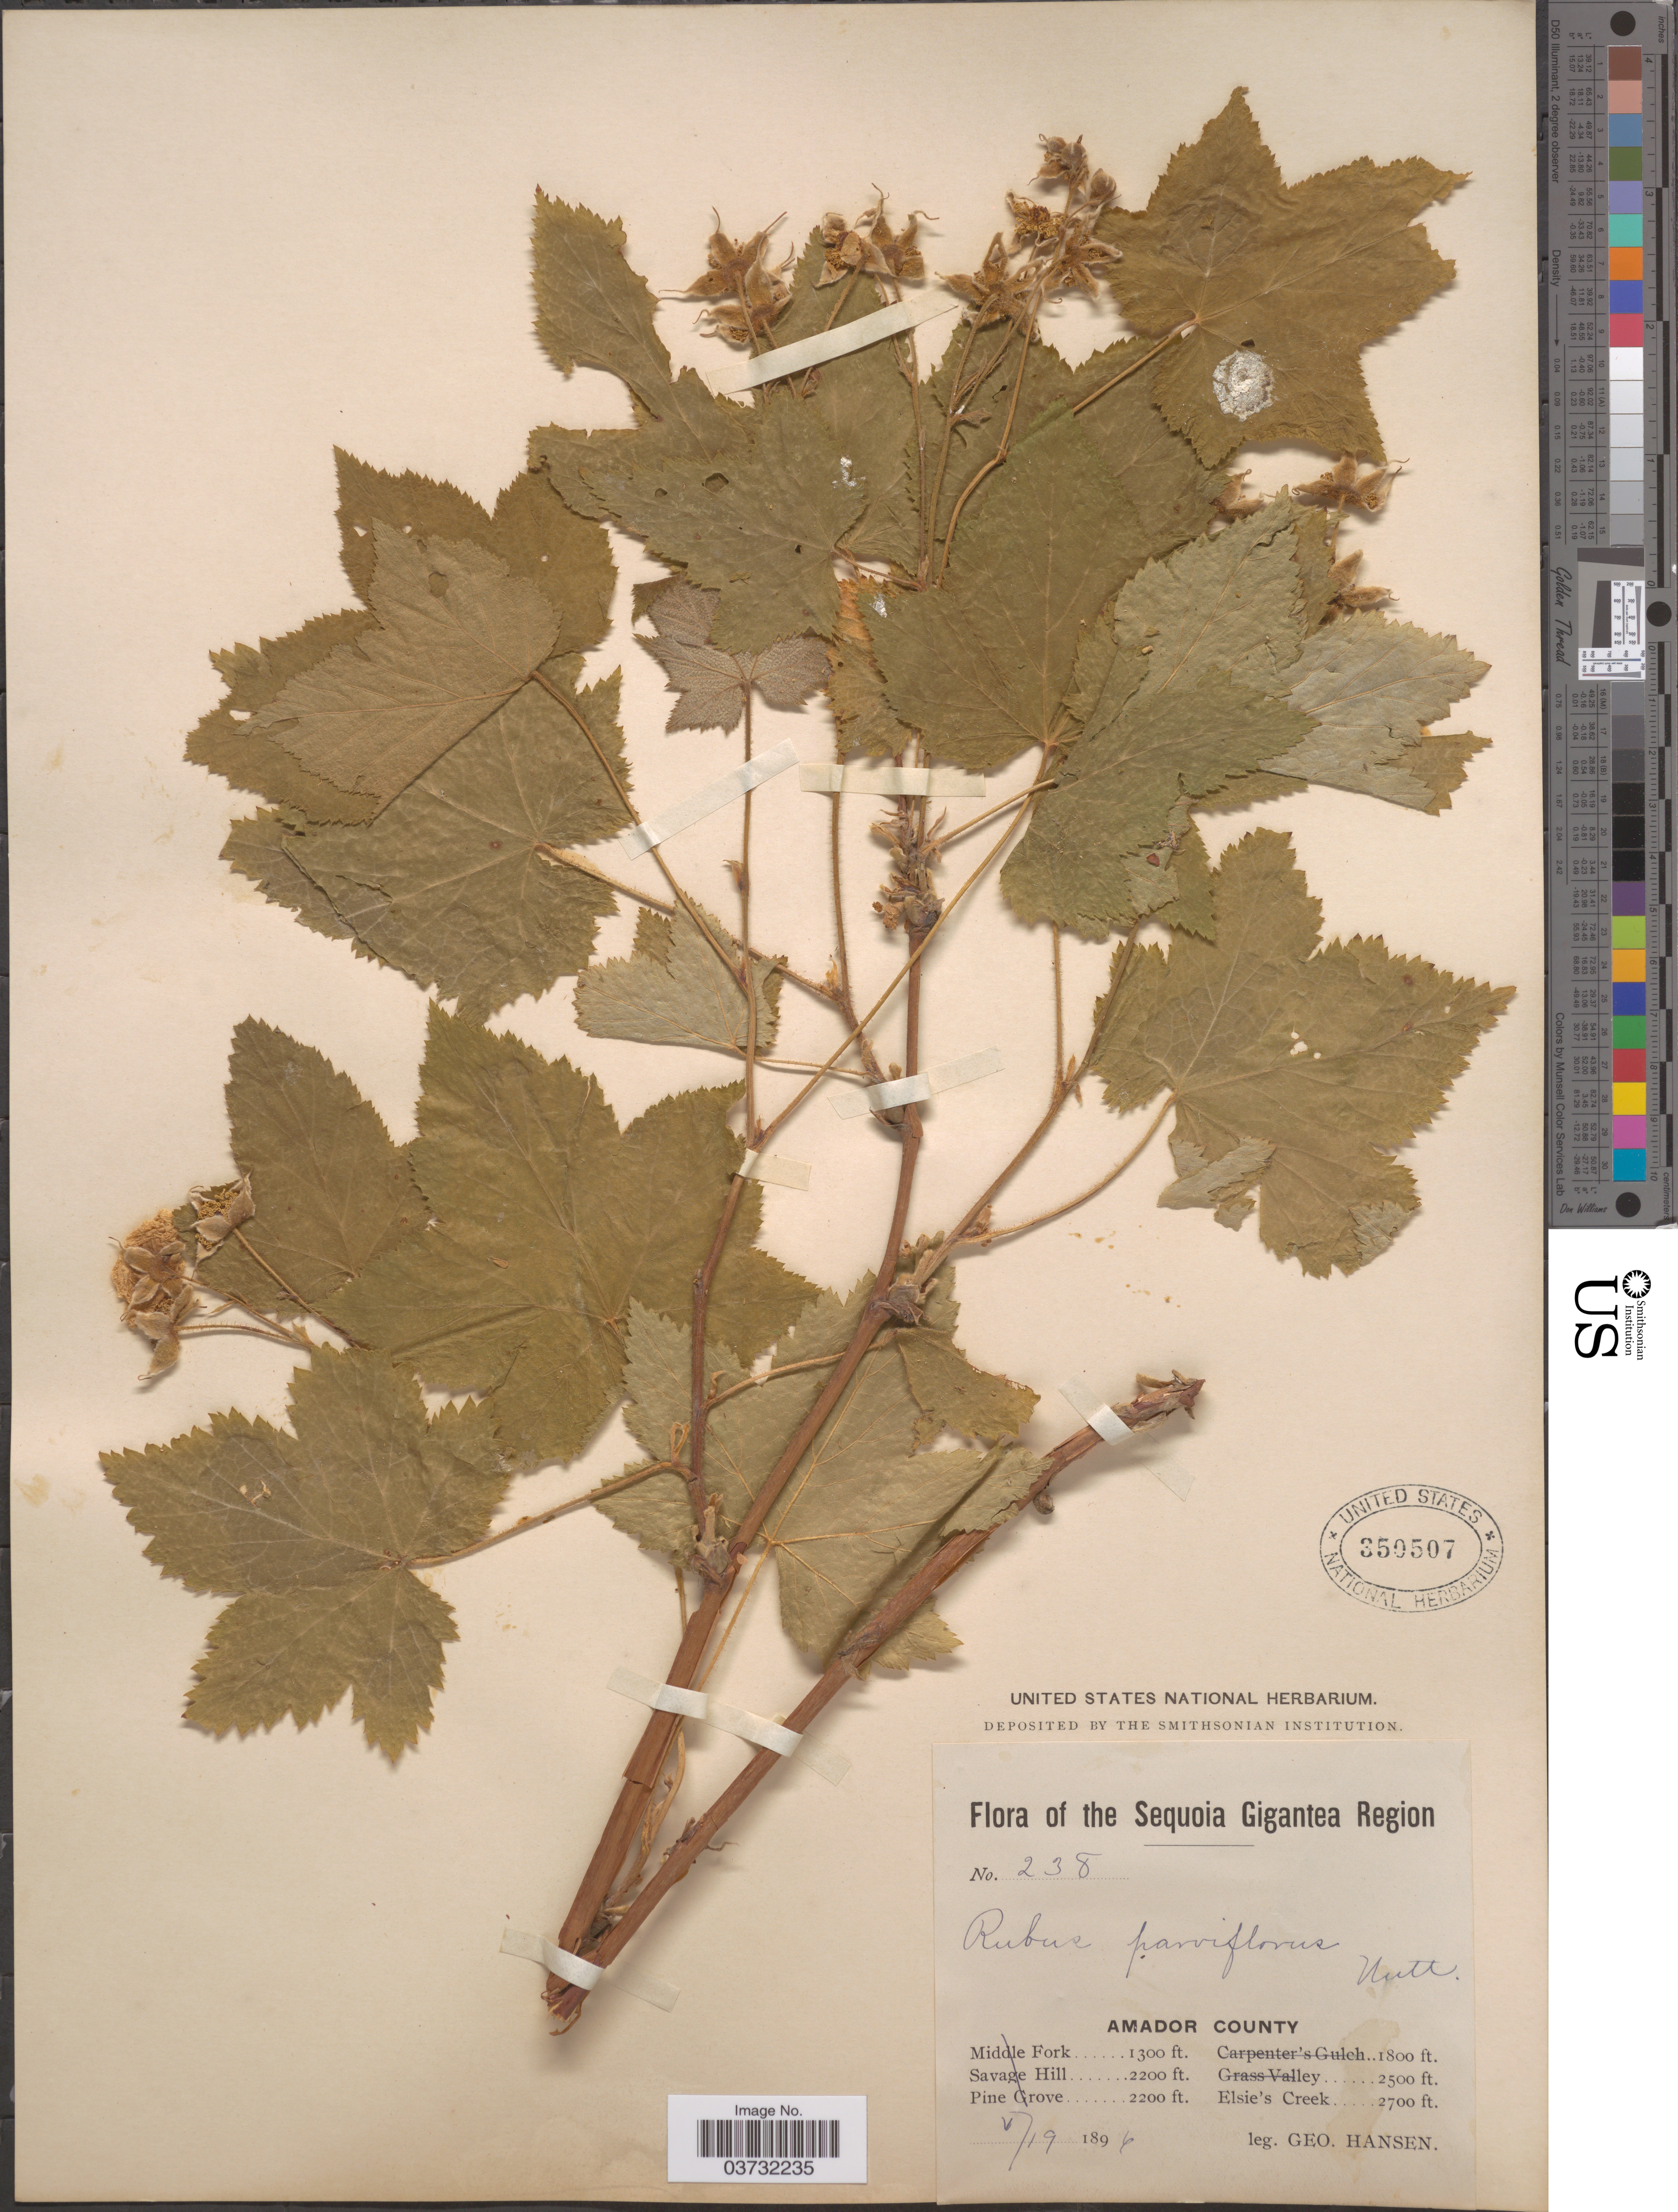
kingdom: Plantae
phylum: Tracheophyta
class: Magnoliopsida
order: Rosales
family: Rosaceae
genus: Rubus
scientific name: Rubus tomentosus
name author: Borkh.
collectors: G. Hansen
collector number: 238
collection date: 1896-05-19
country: United States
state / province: California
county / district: Amador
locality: The Sequoia Gigantea Region. Amador County. Elsie's Creek.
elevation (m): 823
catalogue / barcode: US 350507